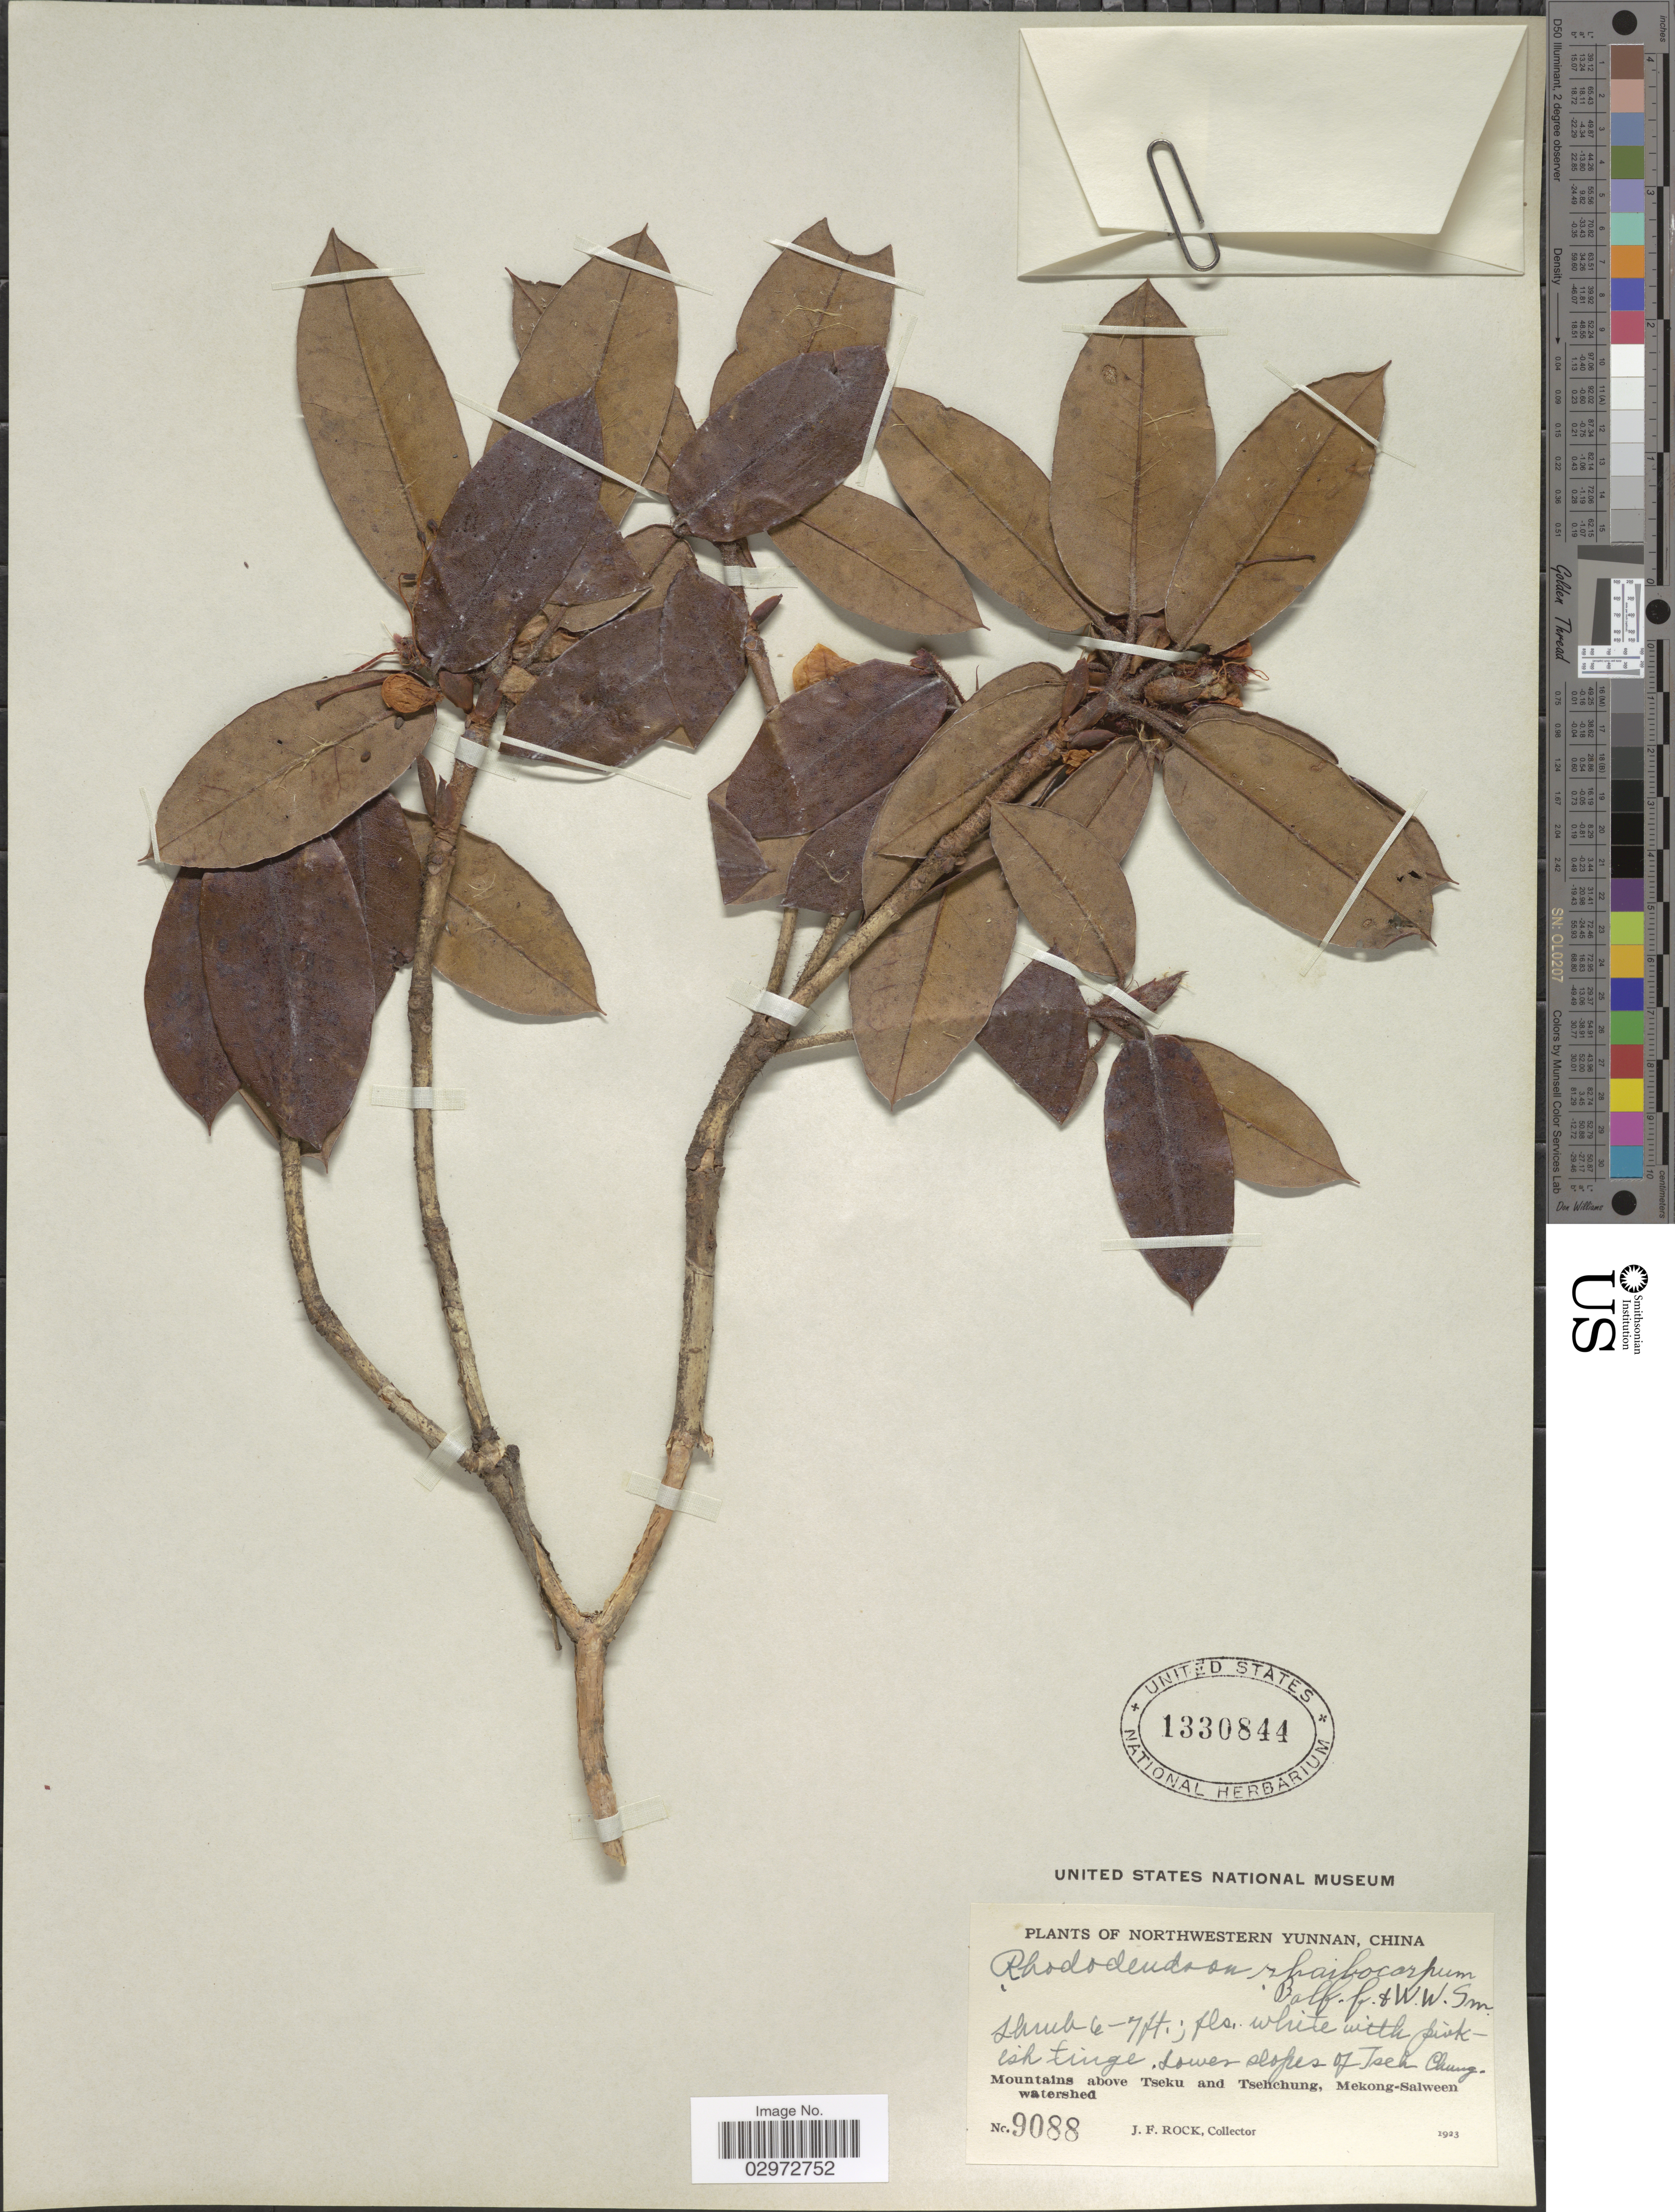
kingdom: Plantae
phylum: Tracheophyta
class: Magnoliopsida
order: Ericales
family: Ericaceae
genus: Rhododendron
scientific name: Rhododendron rhaibocarpum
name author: Balf. f. & W.W. Sm.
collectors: J. Rock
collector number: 9088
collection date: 1923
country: China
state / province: Yunnan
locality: Northwestern Yunnan. Lower slopes of Tseh Chung. Mountains above Tseku and Tsehchung, Mekong-Salween watershed.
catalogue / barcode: US 1330844